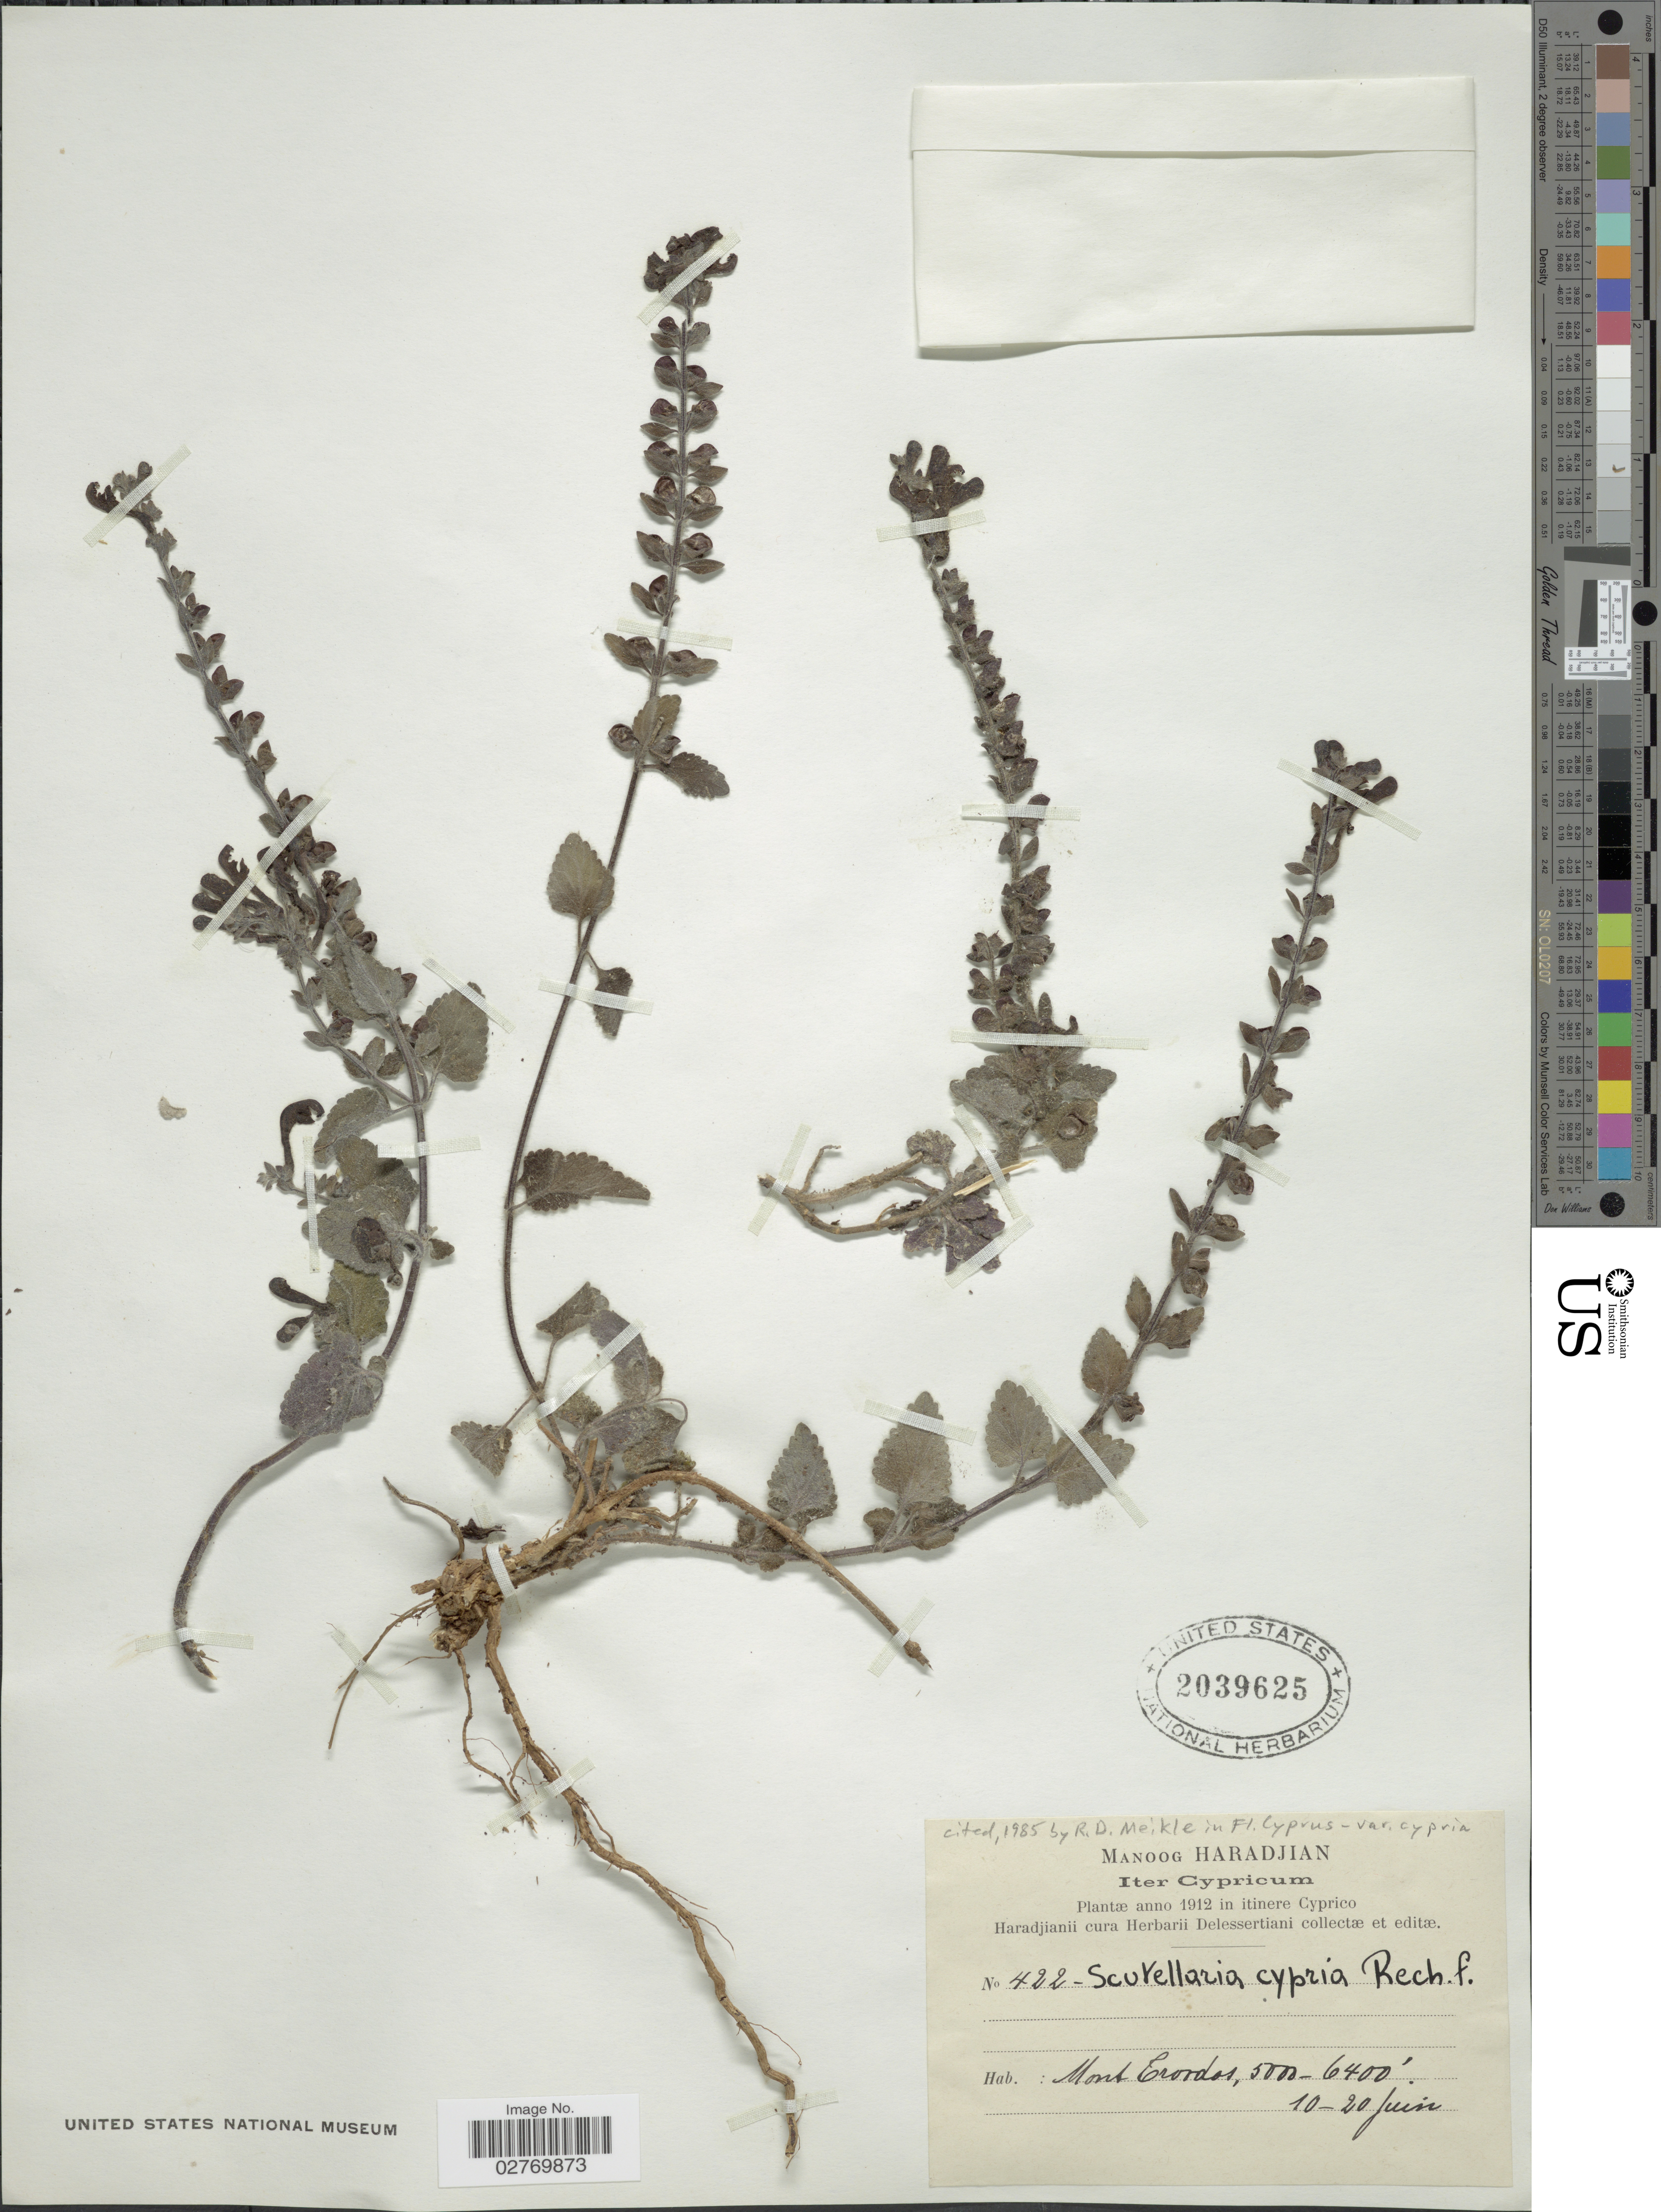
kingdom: Plantae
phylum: Tracheophyta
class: Magnoliopsida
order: Lamiales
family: Lamiaceae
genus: Scutellaria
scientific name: Scutellaria cypria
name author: Rech. f.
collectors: M. Haradjian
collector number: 422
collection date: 1912-06-10/1912-06-20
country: Cyprus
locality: Itinere Cyprico Haradjianii. Mont Troodos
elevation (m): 1524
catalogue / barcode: US 2039625